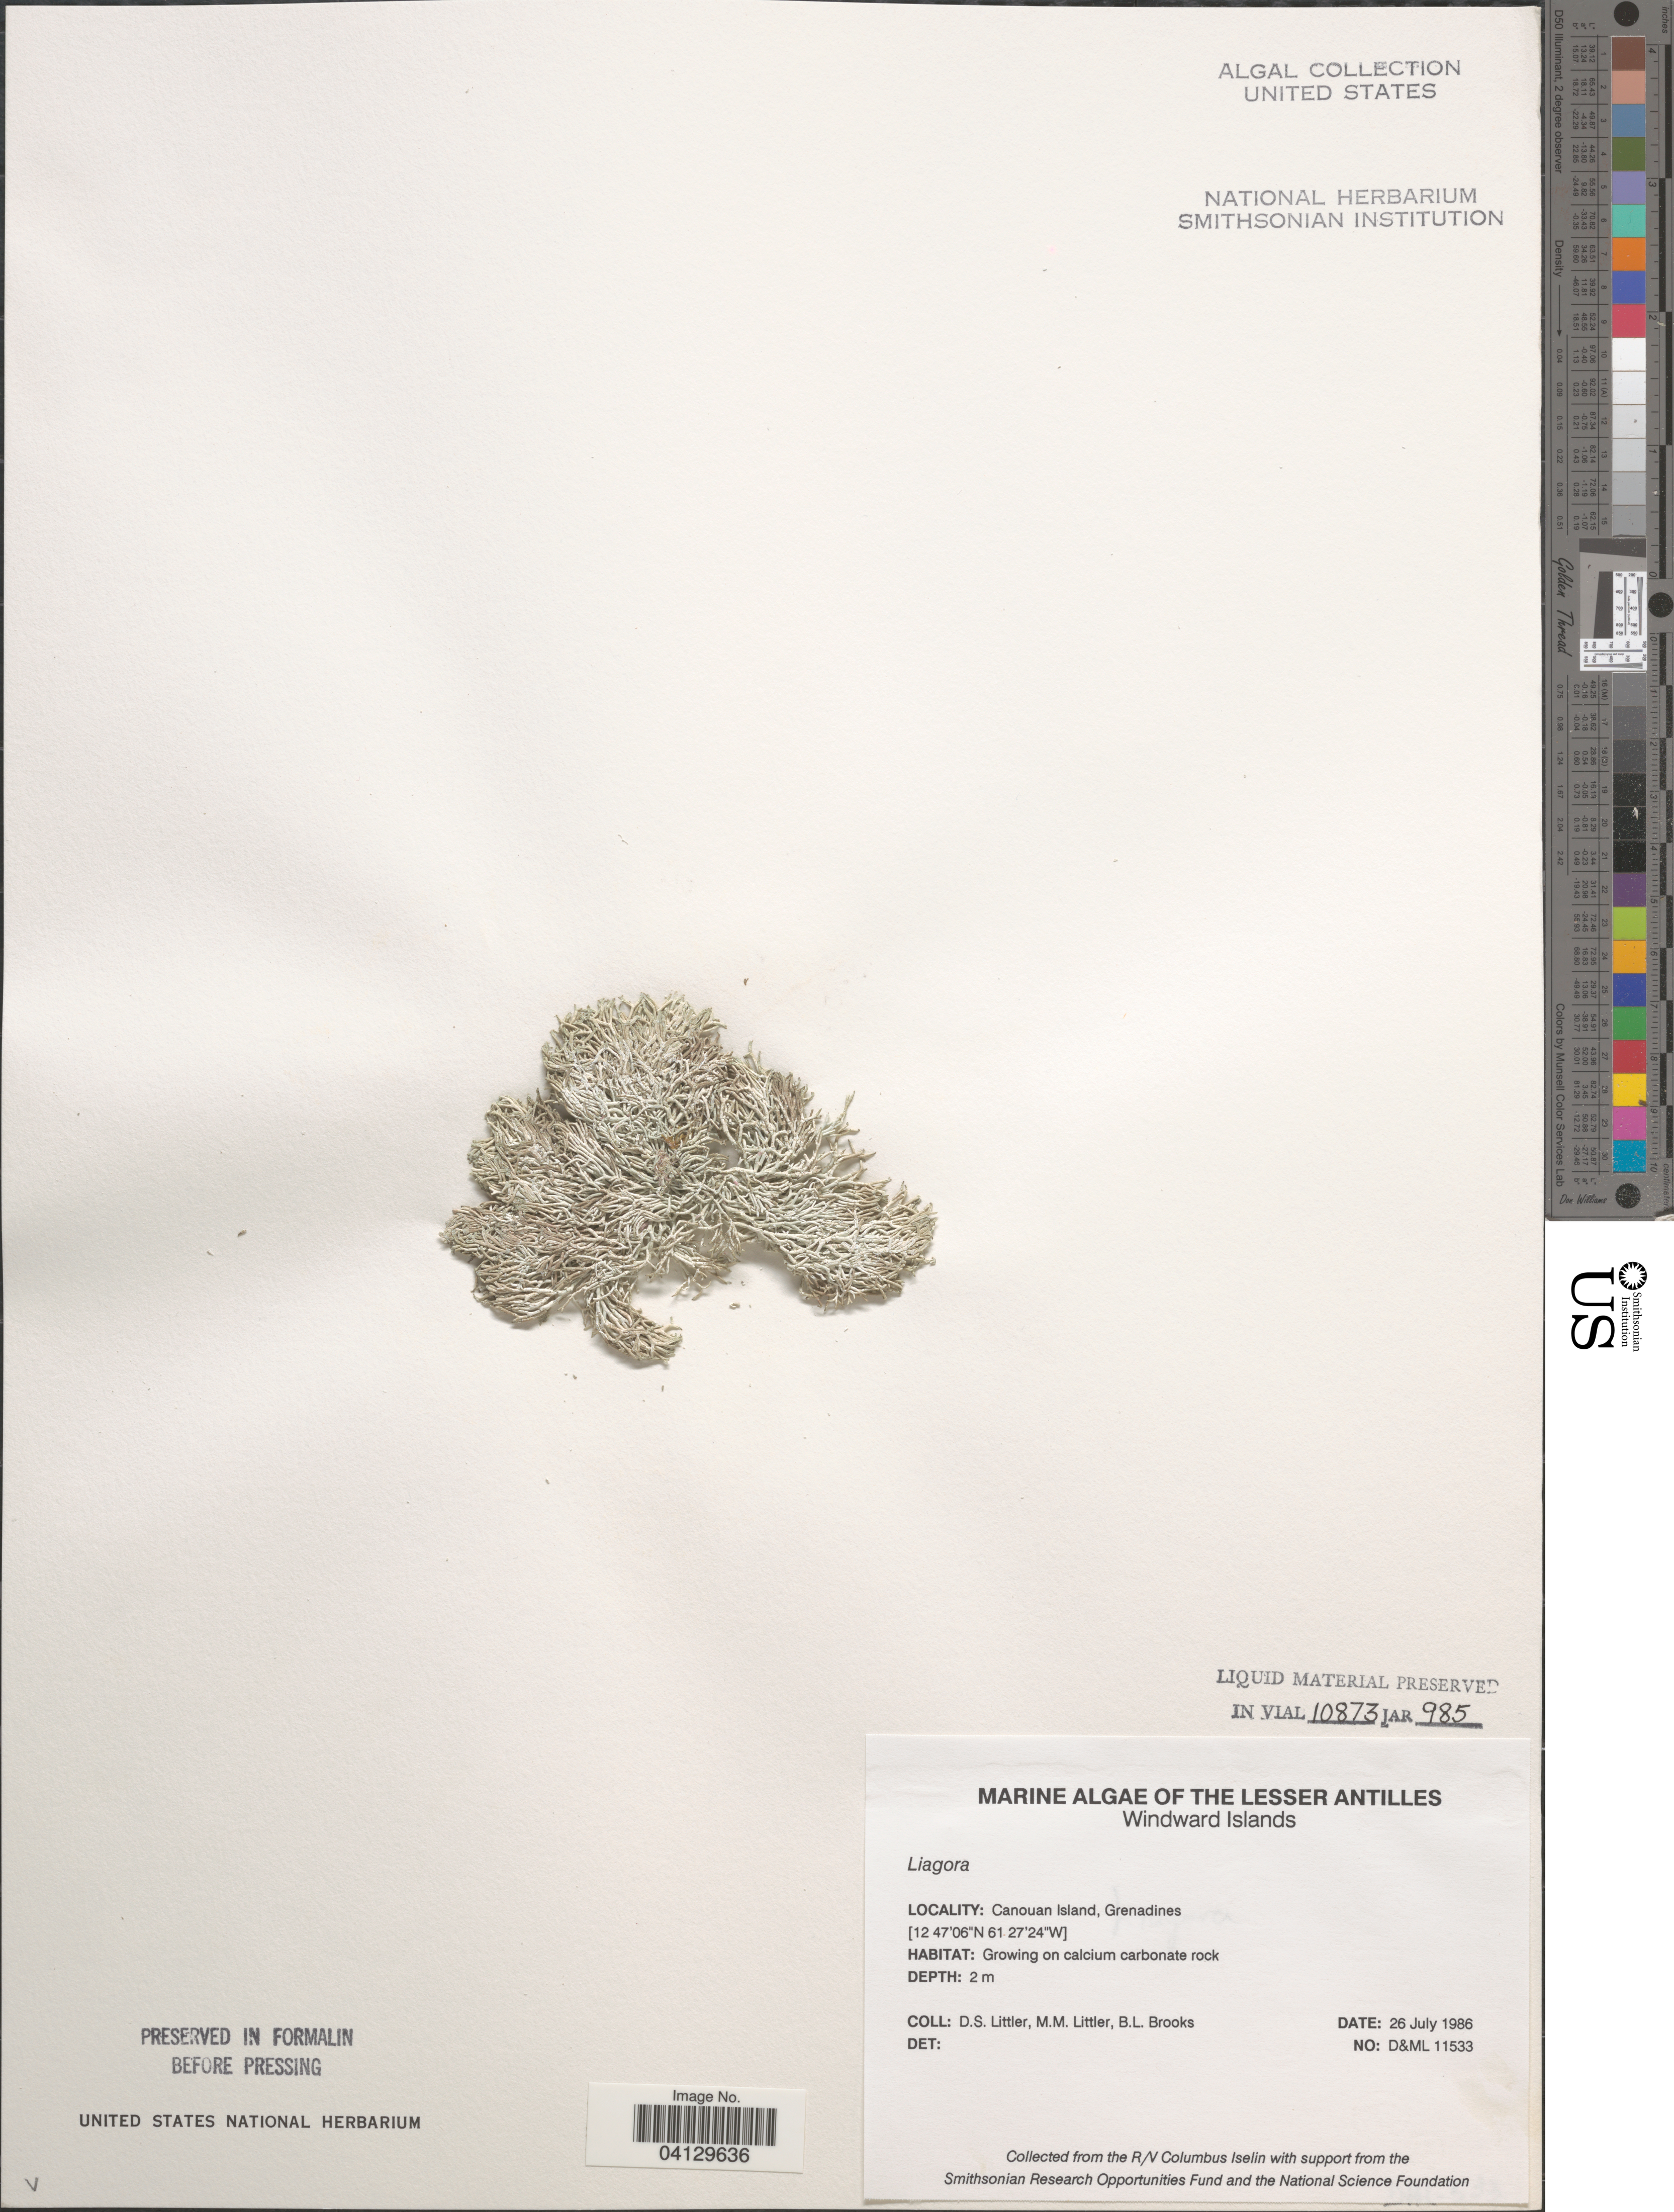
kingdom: Plantae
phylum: Rhodophyta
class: Florideophyceae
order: Nemaliales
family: Liagoraceae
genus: Liagora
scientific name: Liagora sp.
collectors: D. S. Littler & B. Brooks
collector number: D&ML11533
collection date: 1986-07-26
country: St. Vincent - Grenadines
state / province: Grenadines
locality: The Lesser Antilles. Windward Islands. Canouan Island, Grenadines.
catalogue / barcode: US 328632